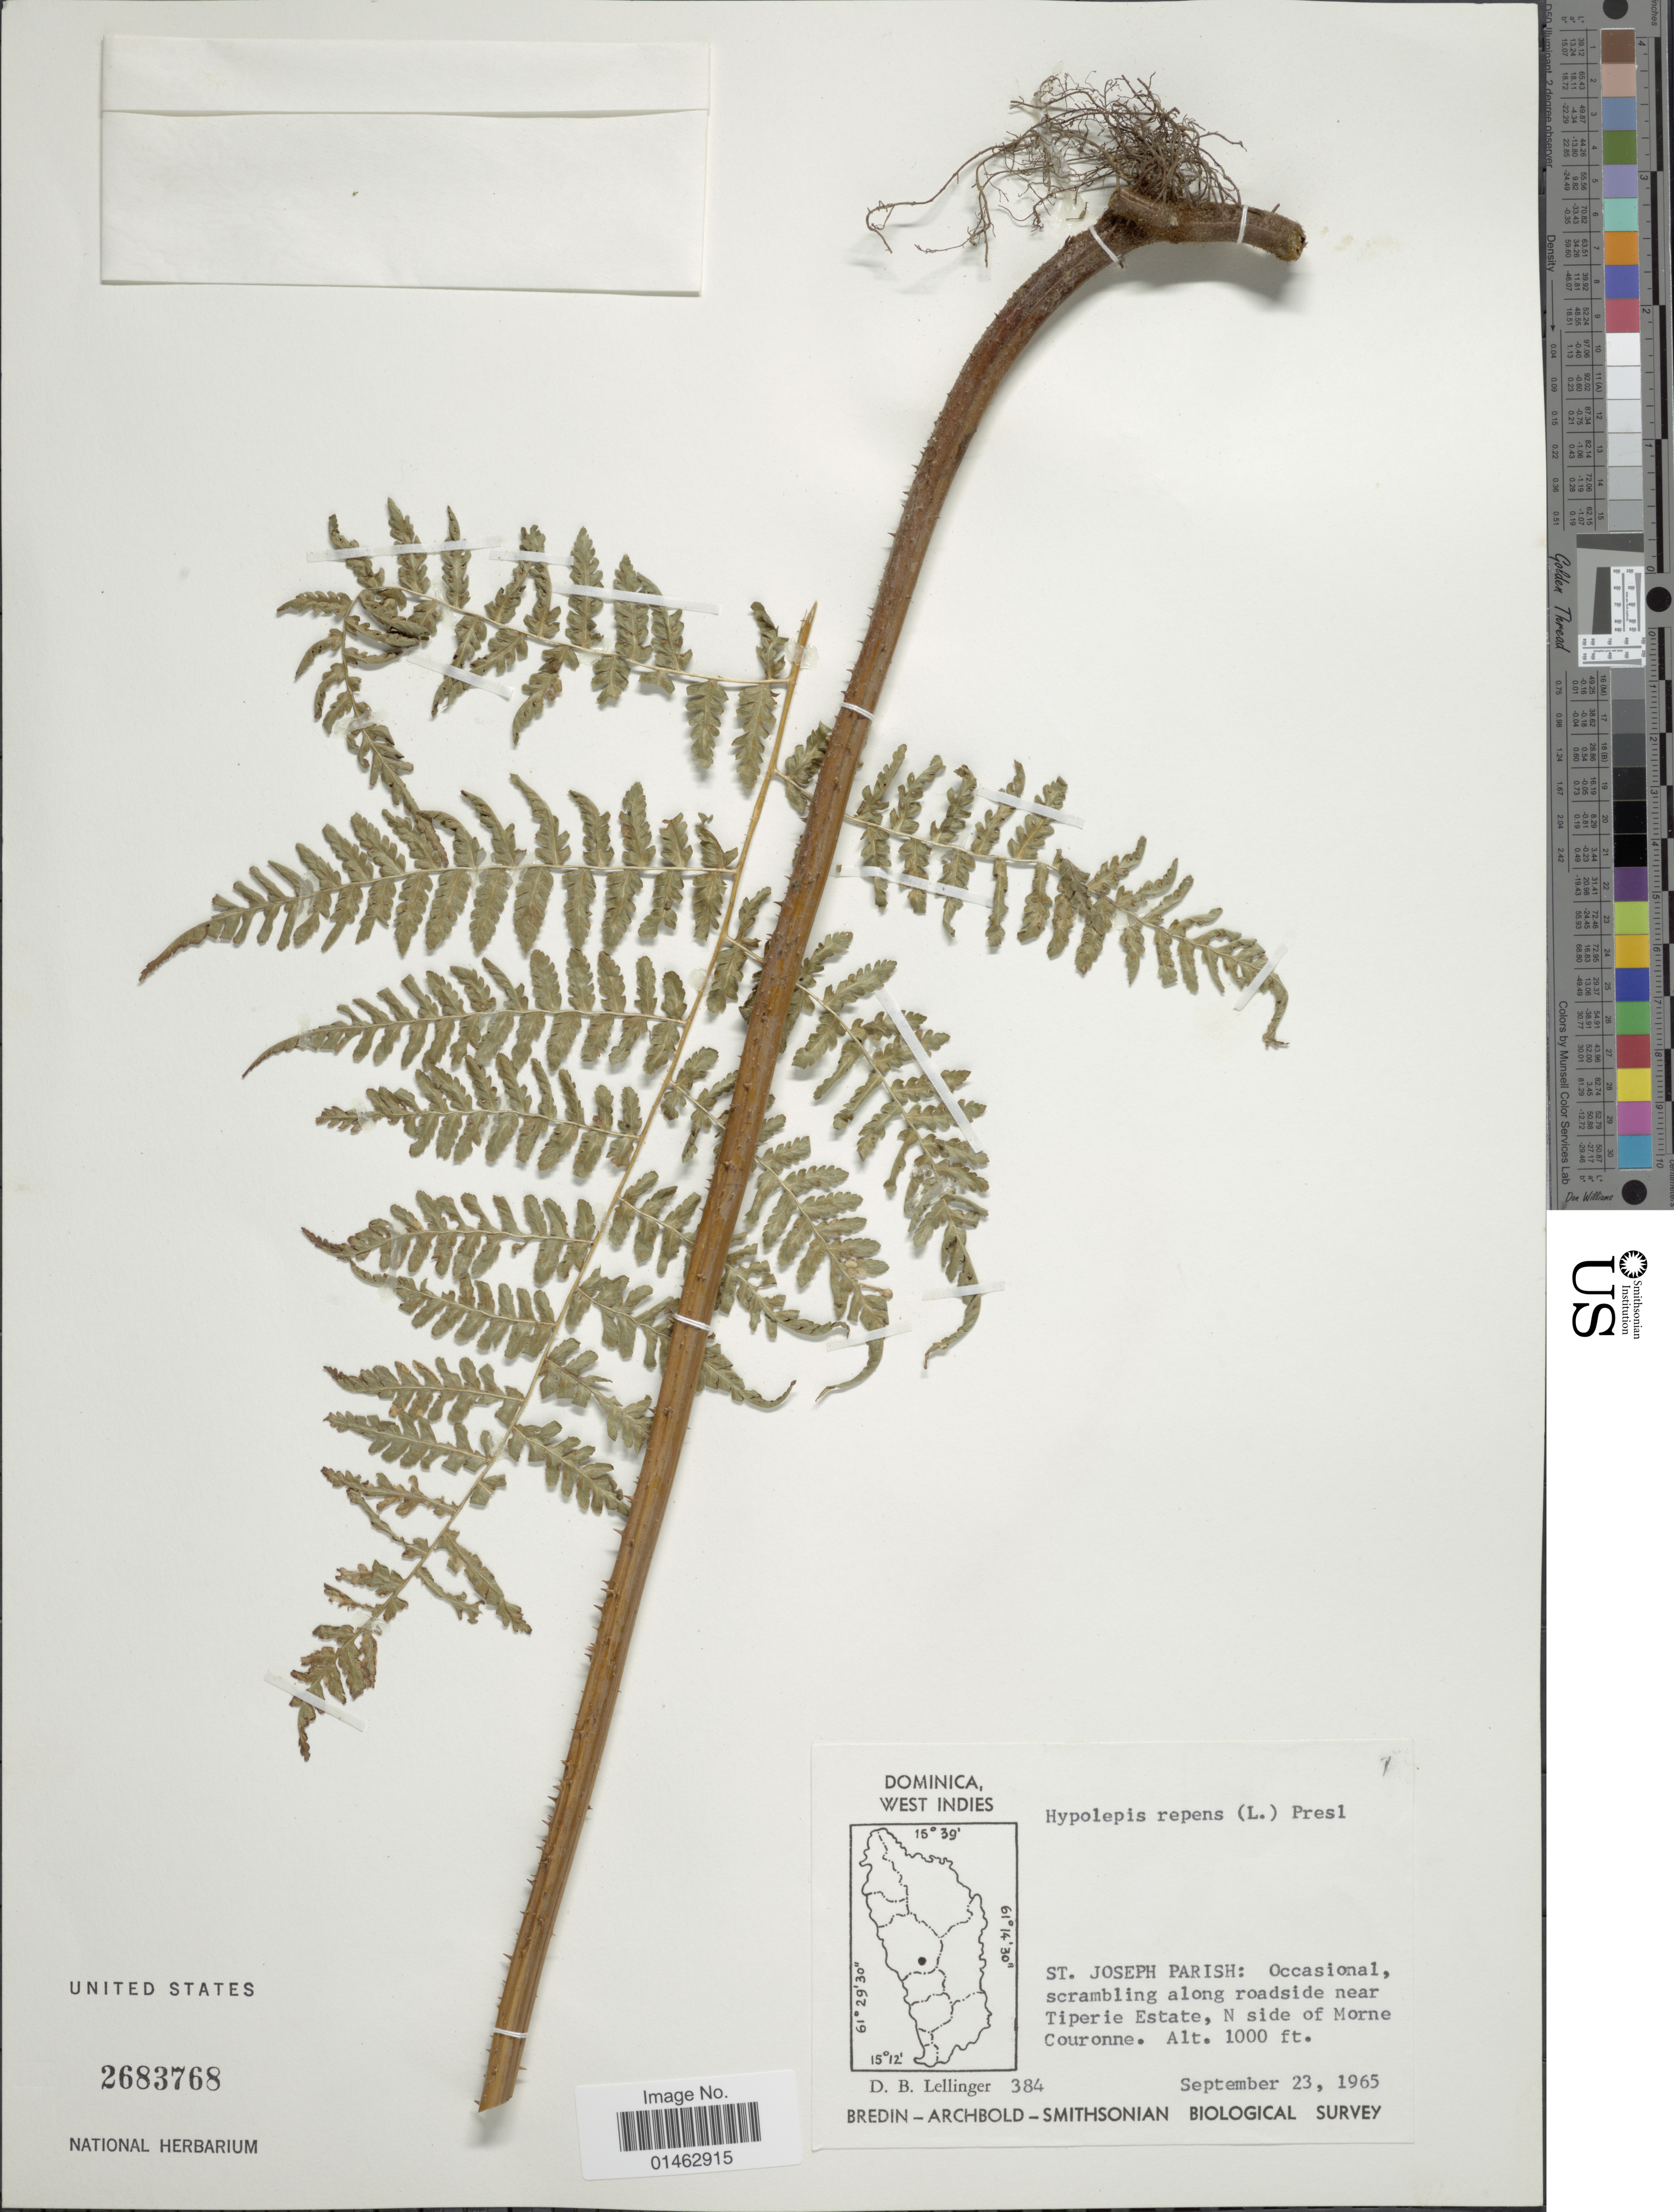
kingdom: Plantae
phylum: Tracheophyta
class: Polypodiopsida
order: Polypodiales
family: Dennstaedtiaceae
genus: Hypolepis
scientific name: Hypolepis repens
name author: (L.) C. Presl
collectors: D. B. Lellinger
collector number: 384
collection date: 1965-09-23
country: Dominica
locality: St Joseph Parish: Occasional, scrambling along roadside near Tiperie Estate, N side of Morne Couronne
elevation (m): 305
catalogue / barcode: US 2683869